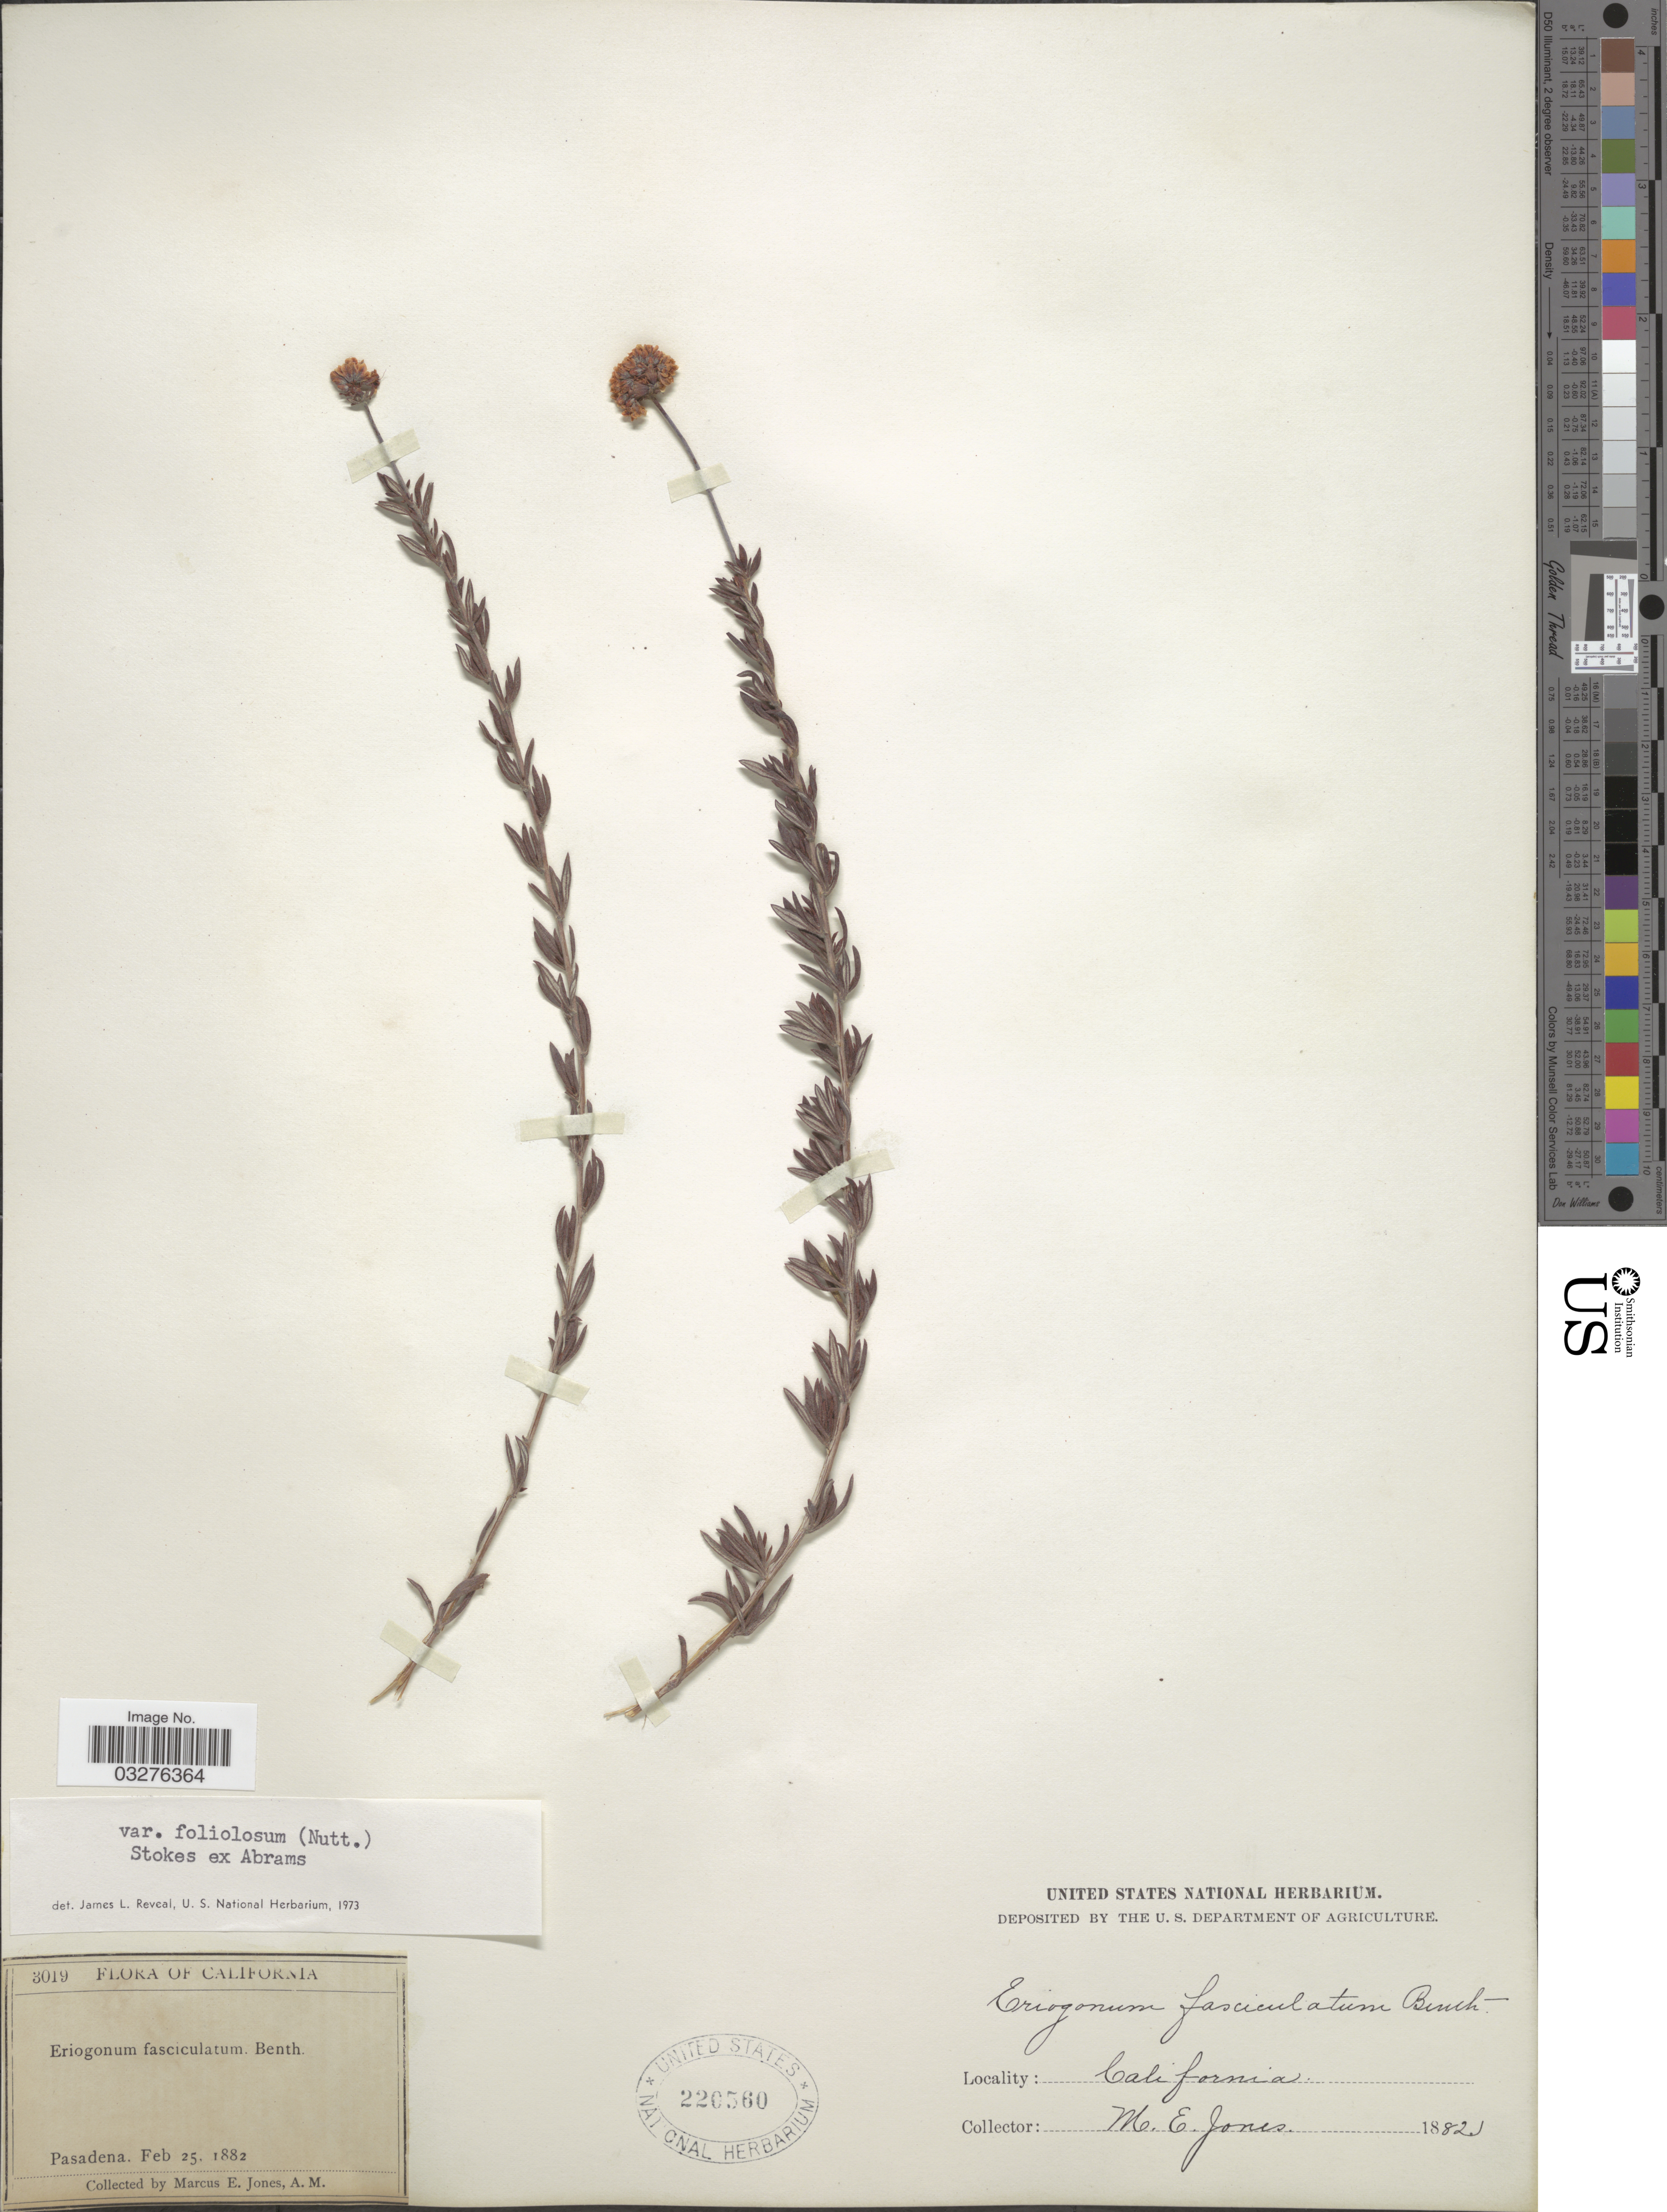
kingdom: Plantae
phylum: Tracheophyta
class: Magnoliopsida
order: Caryophyllales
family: Polygonaceae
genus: Eriogonum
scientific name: Eriogonum fasciculatum var. foliolosum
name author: (Nutt.) S. Stokes ex Abrams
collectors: M. E. Jones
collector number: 3019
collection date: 1882-02-25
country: United States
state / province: California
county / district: Los Angeles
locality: Pasadena.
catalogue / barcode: US 220560